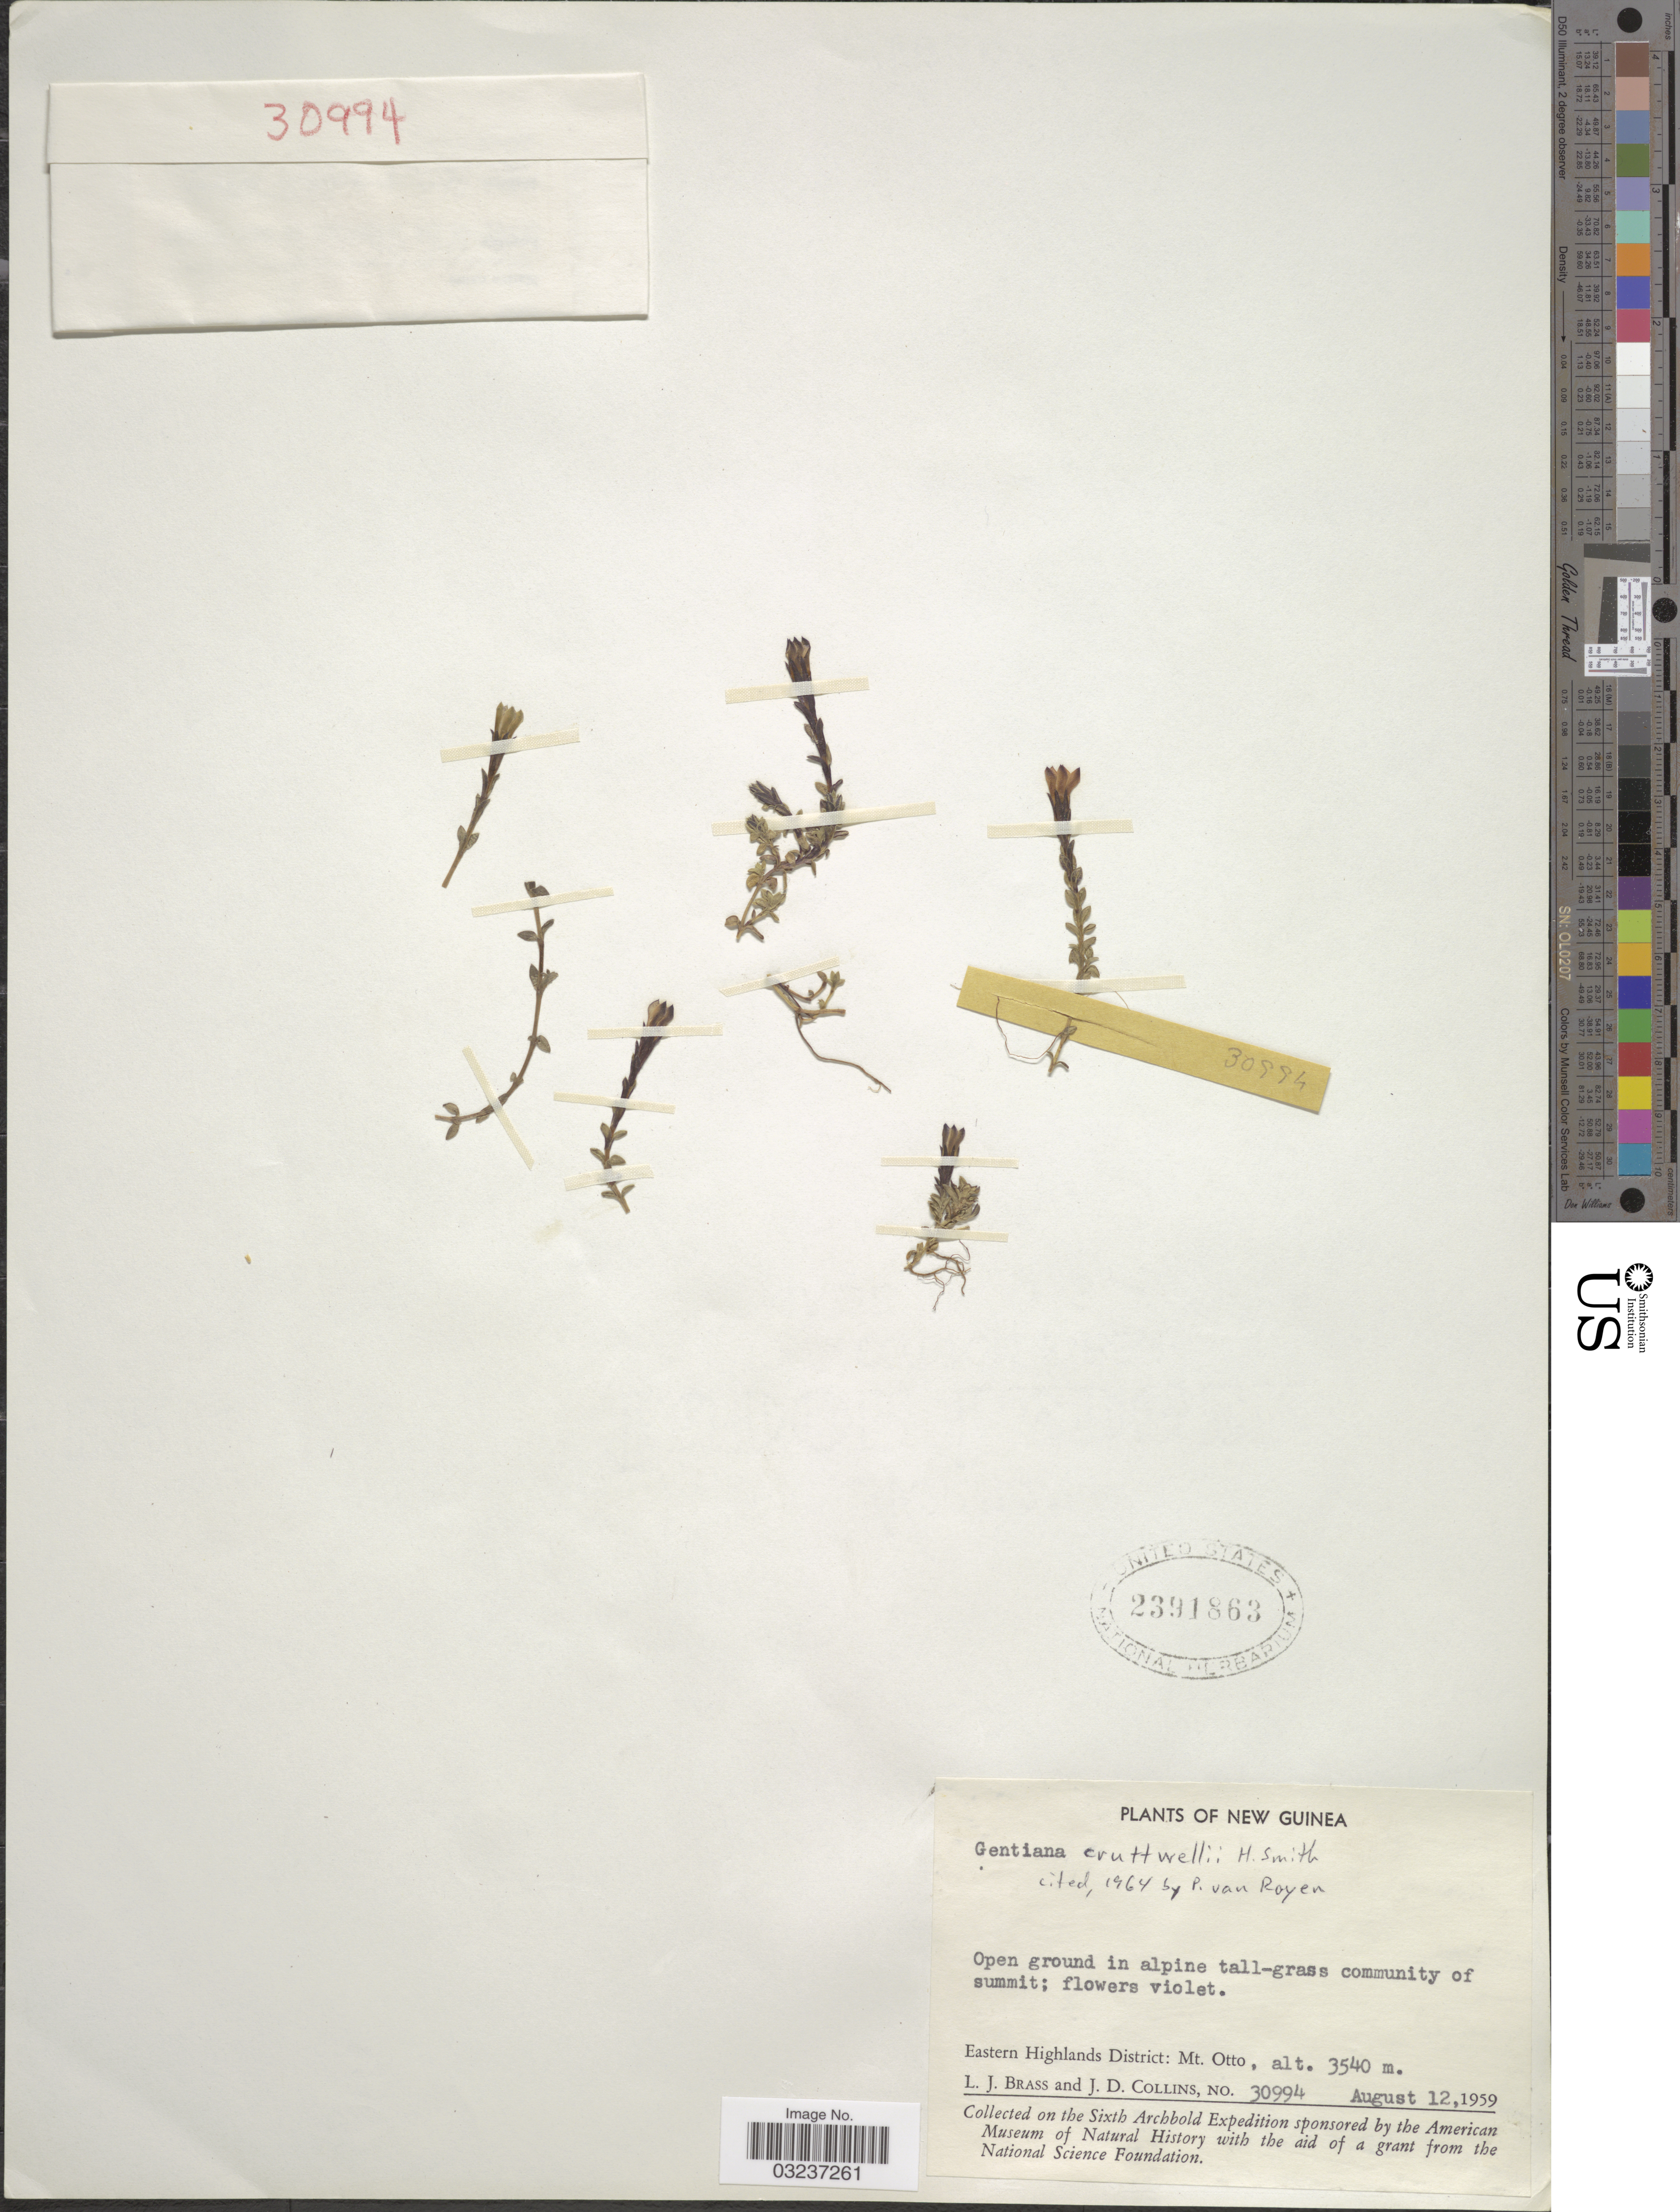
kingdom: Plantae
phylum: Tracheophyta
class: Magnoliopsida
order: Gentianales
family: Gentianaceae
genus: Gentiana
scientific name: Gentiana cruttwellii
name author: Harry Sm.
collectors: L. J. Brass & J. Collins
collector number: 30994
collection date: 1959-08-12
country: Papua New Guinea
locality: New Guinea. Eastern Highlands District: Mt. Otto.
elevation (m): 3540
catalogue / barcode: US 2391863